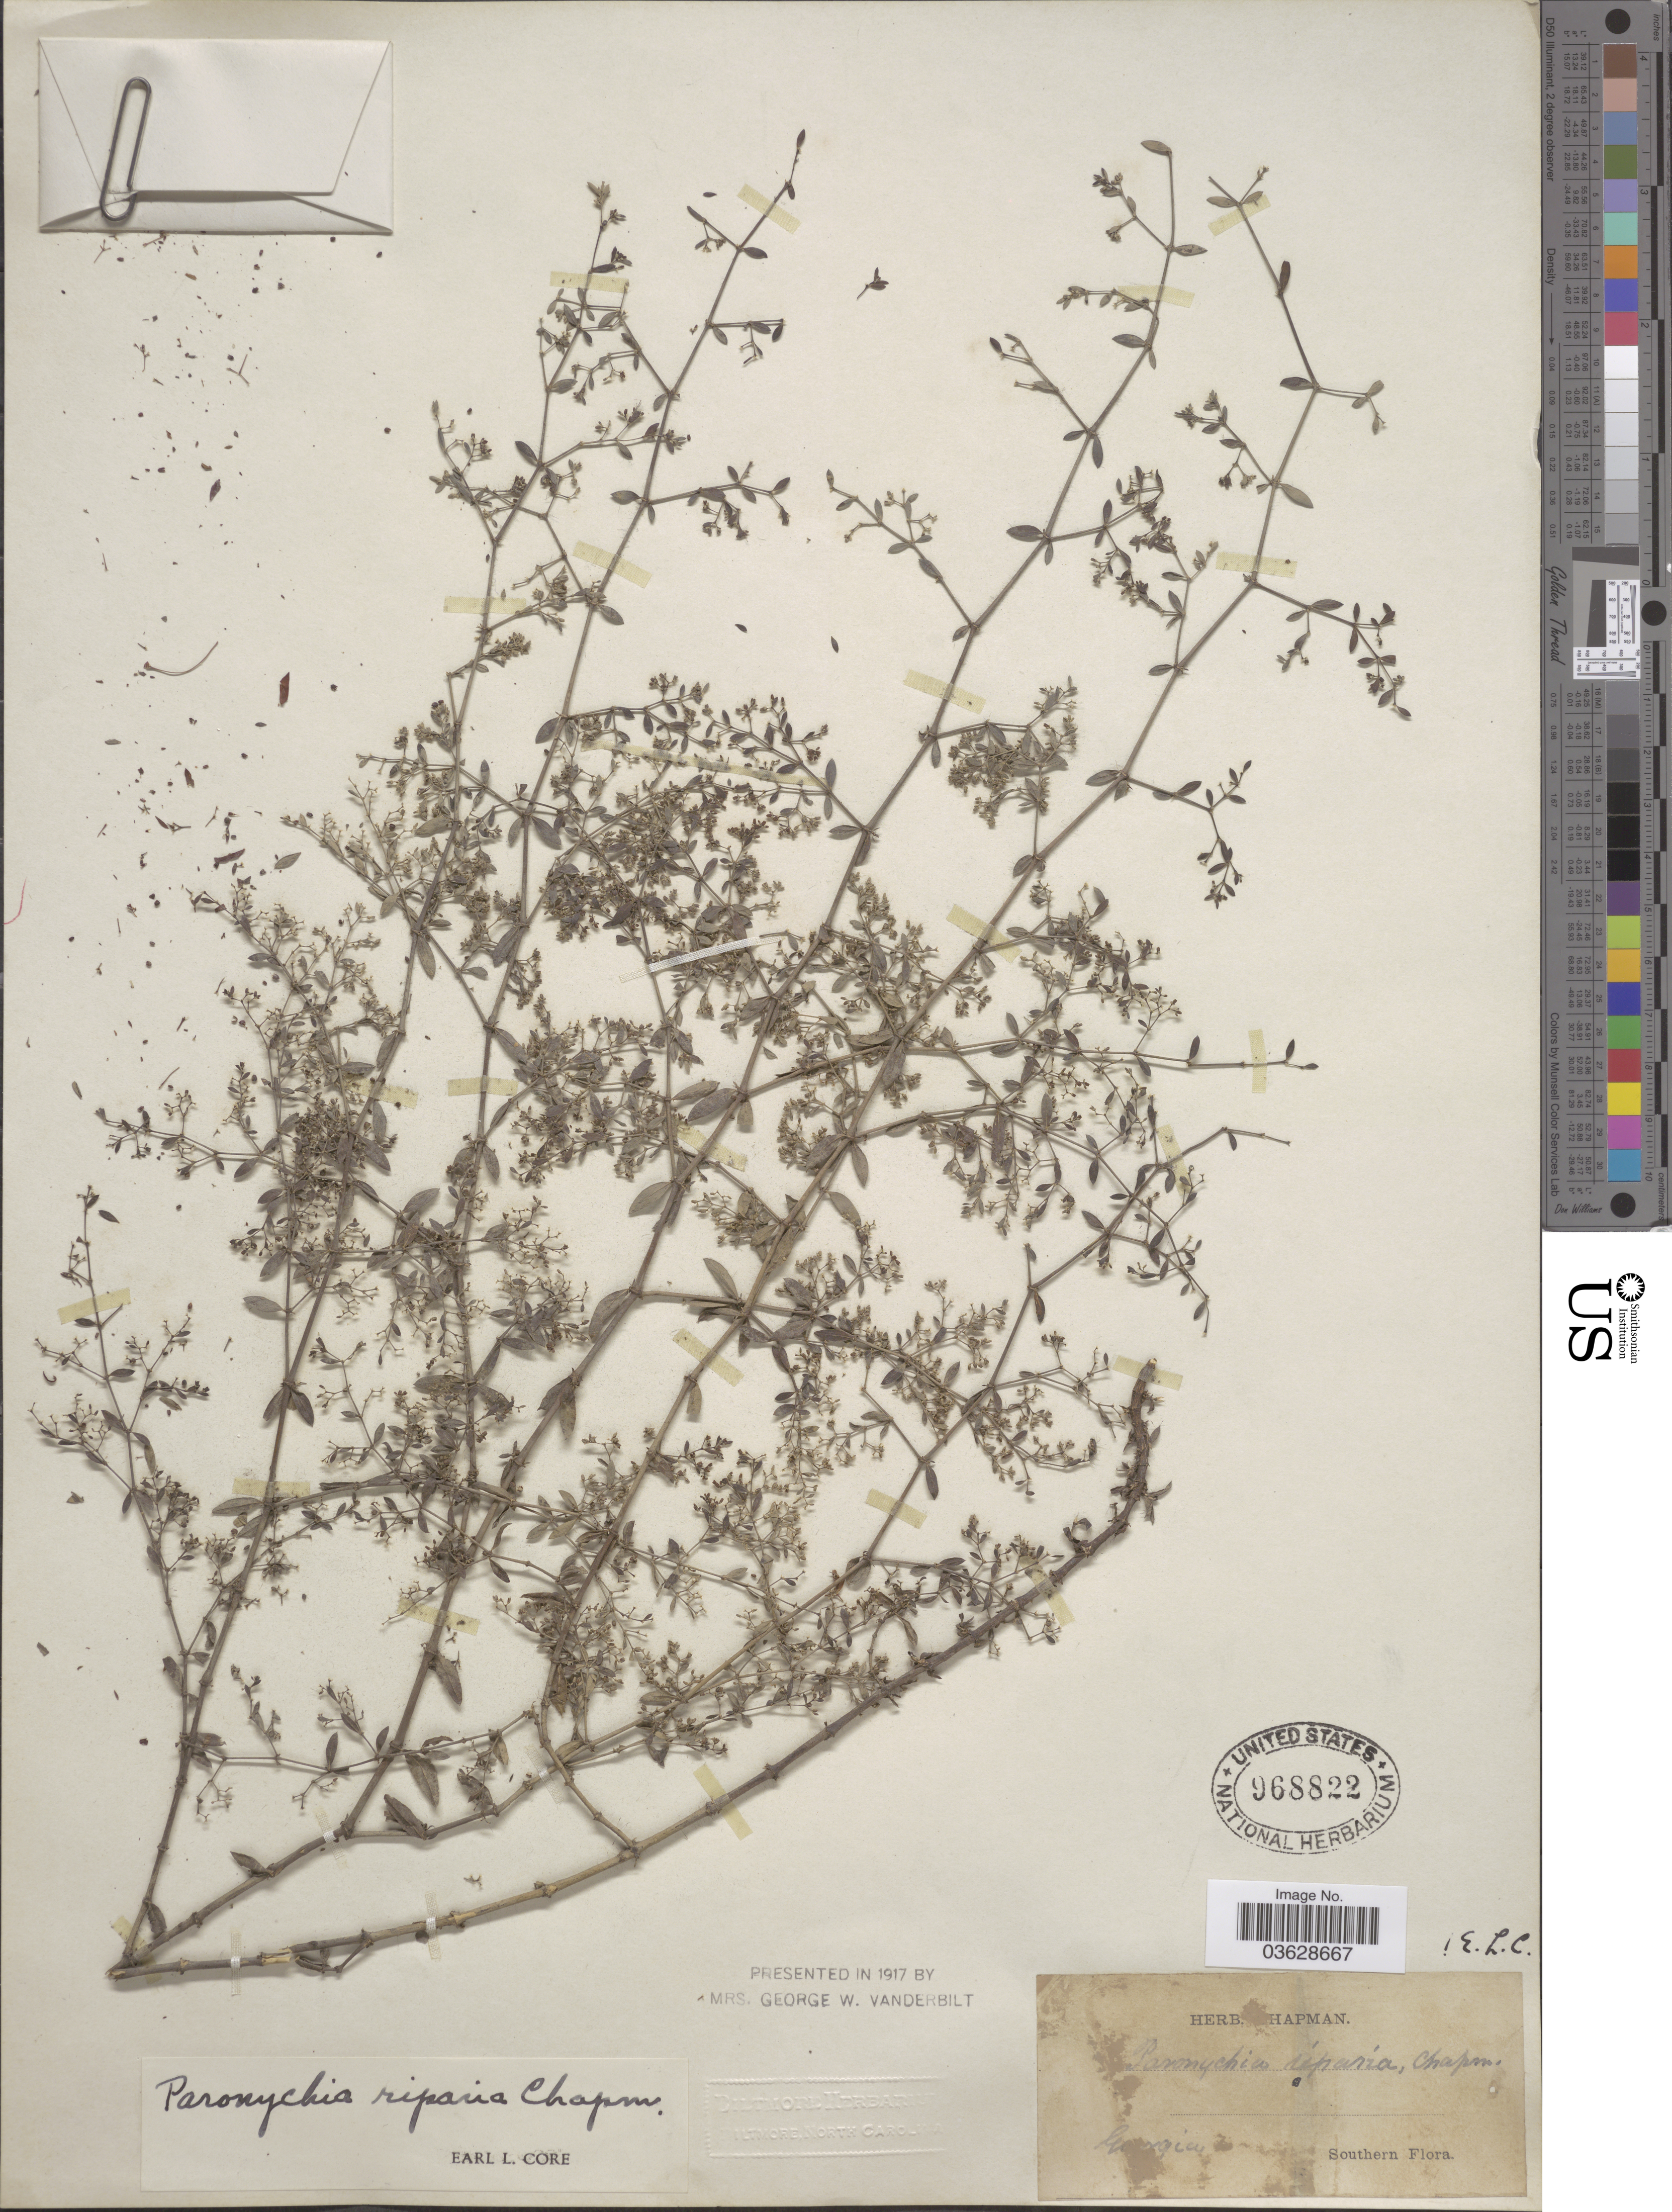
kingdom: Plantae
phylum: Tracheophyta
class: Magnoliopsida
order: Caryophyllales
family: Caryophyllaceae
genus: Paronychia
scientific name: Paronychia baldwinii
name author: (A. Gray & Torr.) Fenzl ex Walp.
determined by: Strong, Mark T., (BOT), Smithsonian Institution - National Museum of Natural History (UNITED STATES)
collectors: ex herb. Chapman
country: United States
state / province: Georgia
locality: Southern.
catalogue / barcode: US 968822